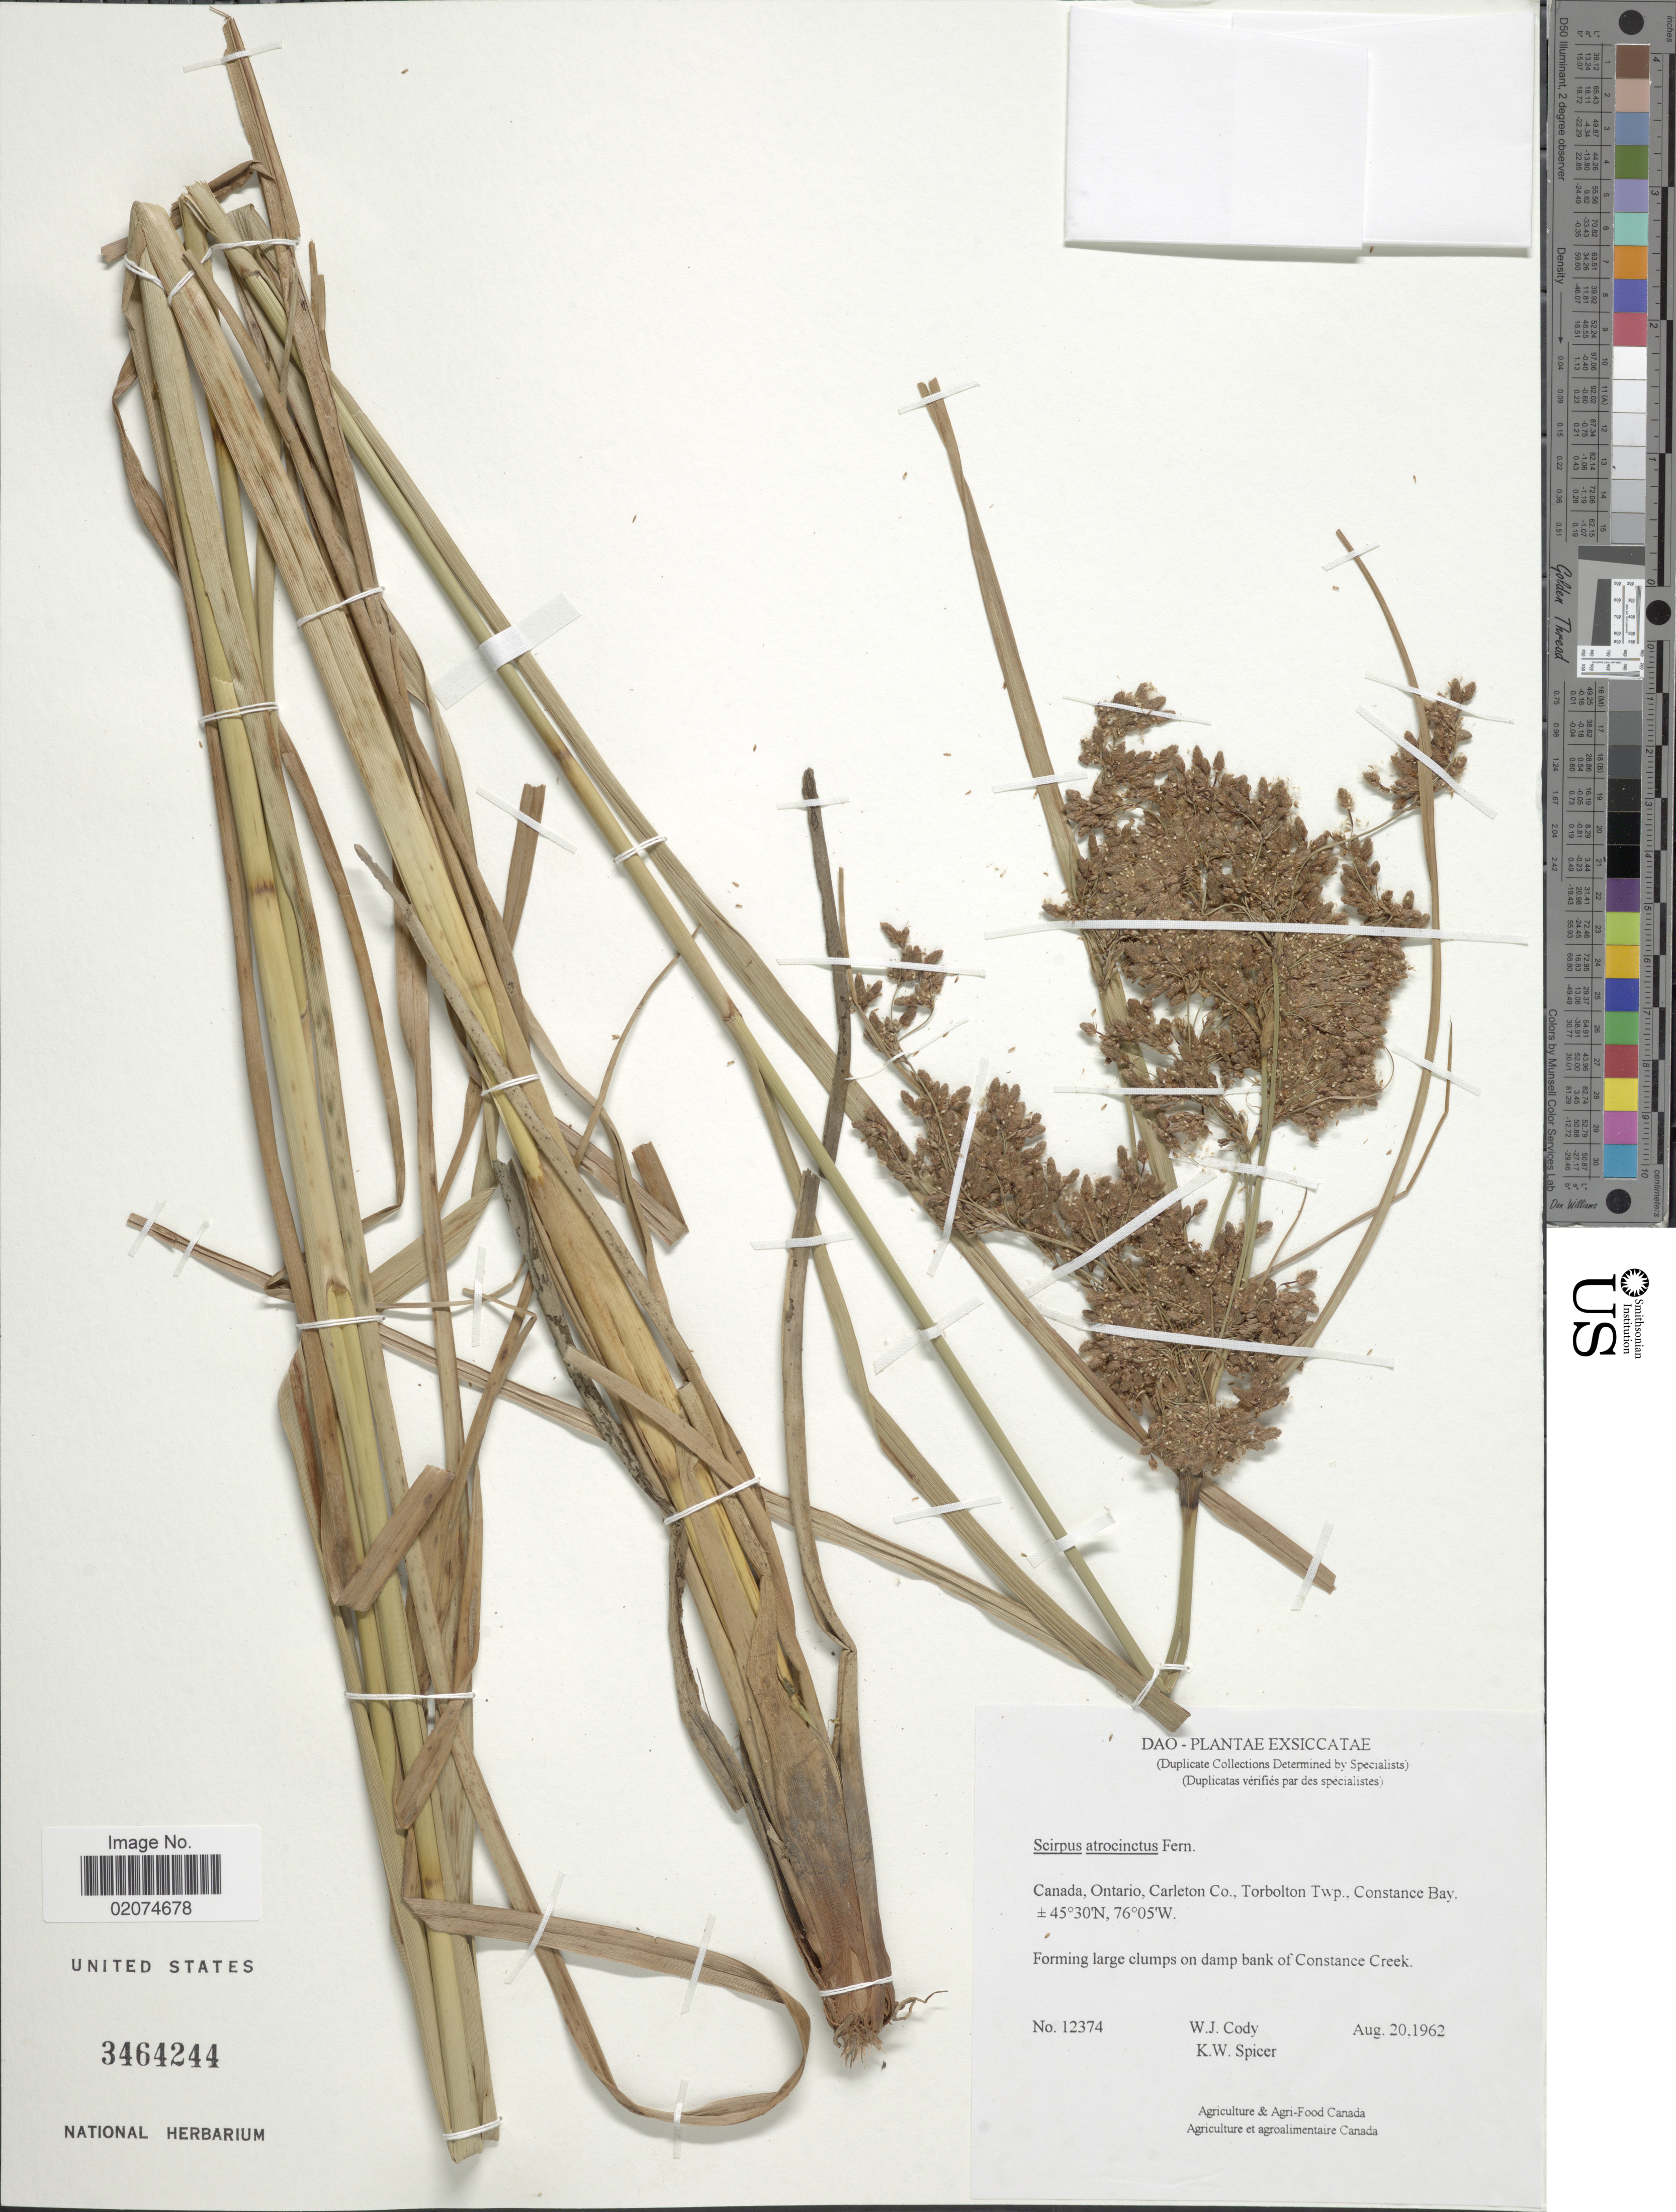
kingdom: Plantae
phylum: Tracheophyta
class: Liliopsida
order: Poales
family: Cyperaceae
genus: Scirpus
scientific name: Scirpus atrocinctus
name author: Fernald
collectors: W. Cody & K. Spicer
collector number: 12374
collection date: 1962-08-20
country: Canada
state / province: Ontario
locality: Canada, Ontario, Carleton Co. Torbolton Twp., Constance Bay.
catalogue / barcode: US 3464244